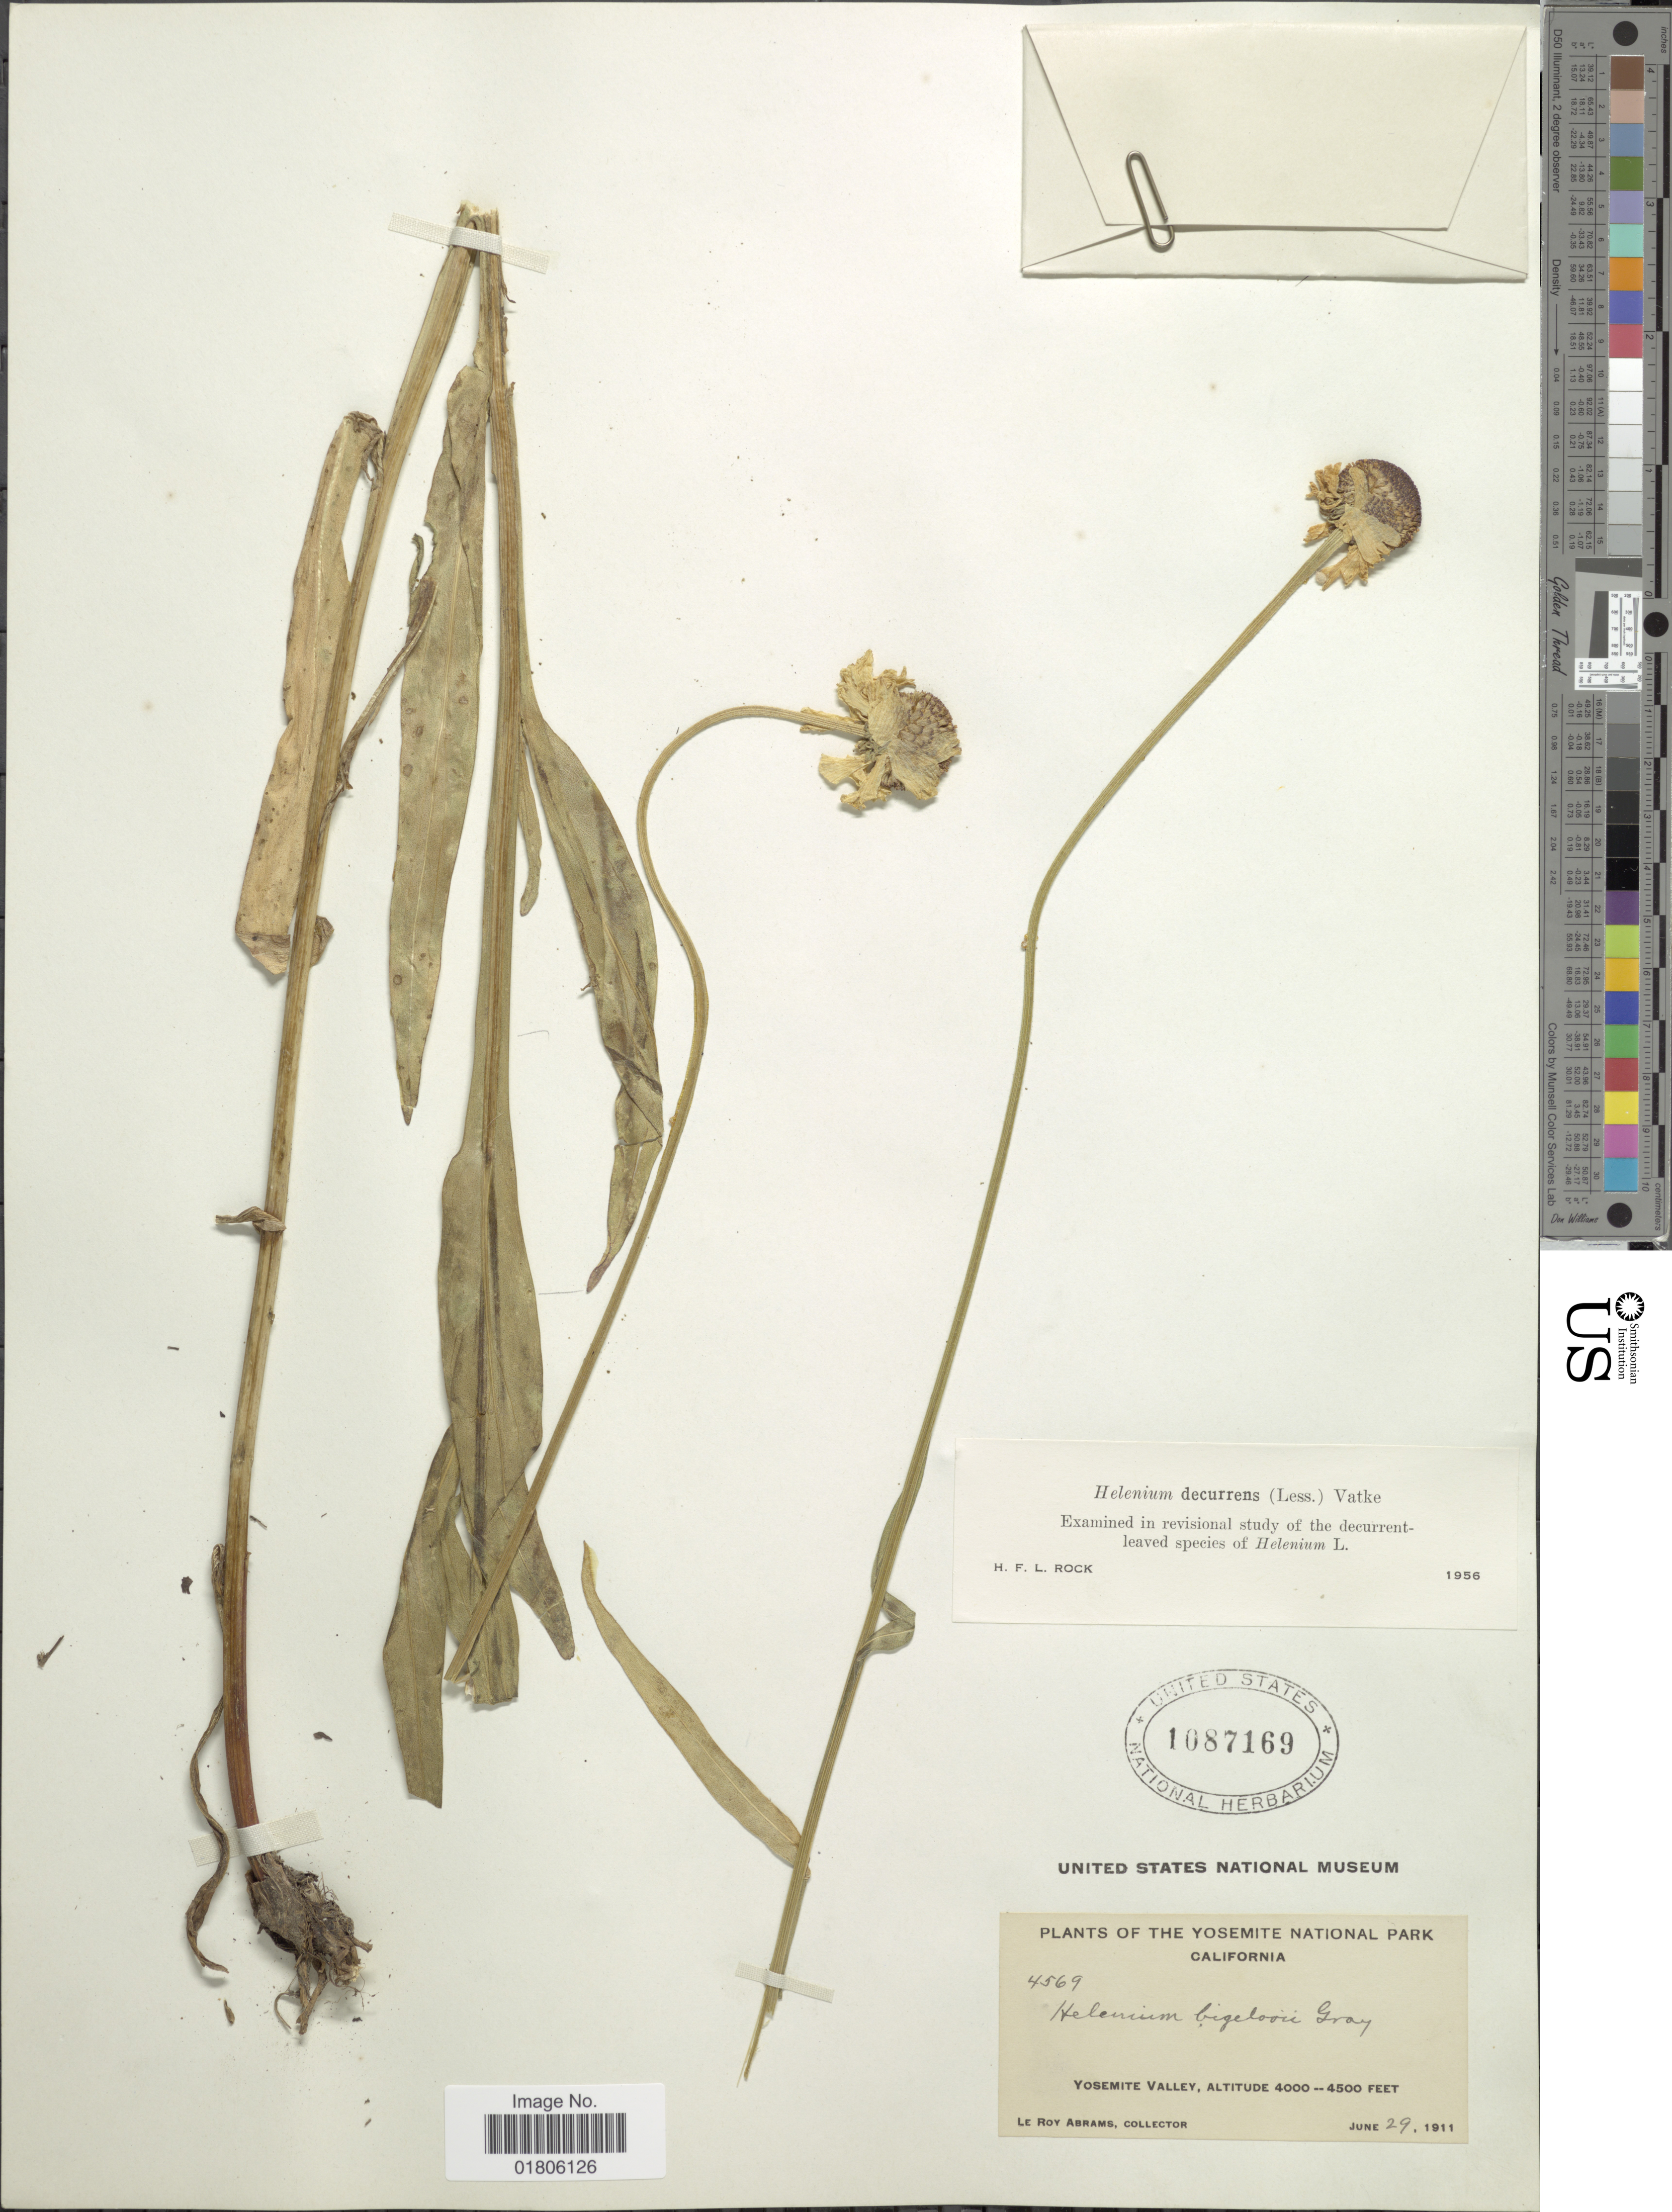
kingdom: Plantae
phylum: Tracheophyta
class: Magnoliopsida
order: Asterales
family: Asteraceae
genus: Helenium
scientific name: Helenium bigelovii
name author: A. Gray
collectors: L. Abrams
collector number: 4569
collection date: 1911-06-29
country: United States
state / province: California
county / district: Mariposa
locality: Yosemite Valley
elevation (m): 1219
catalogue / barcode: US 1087169